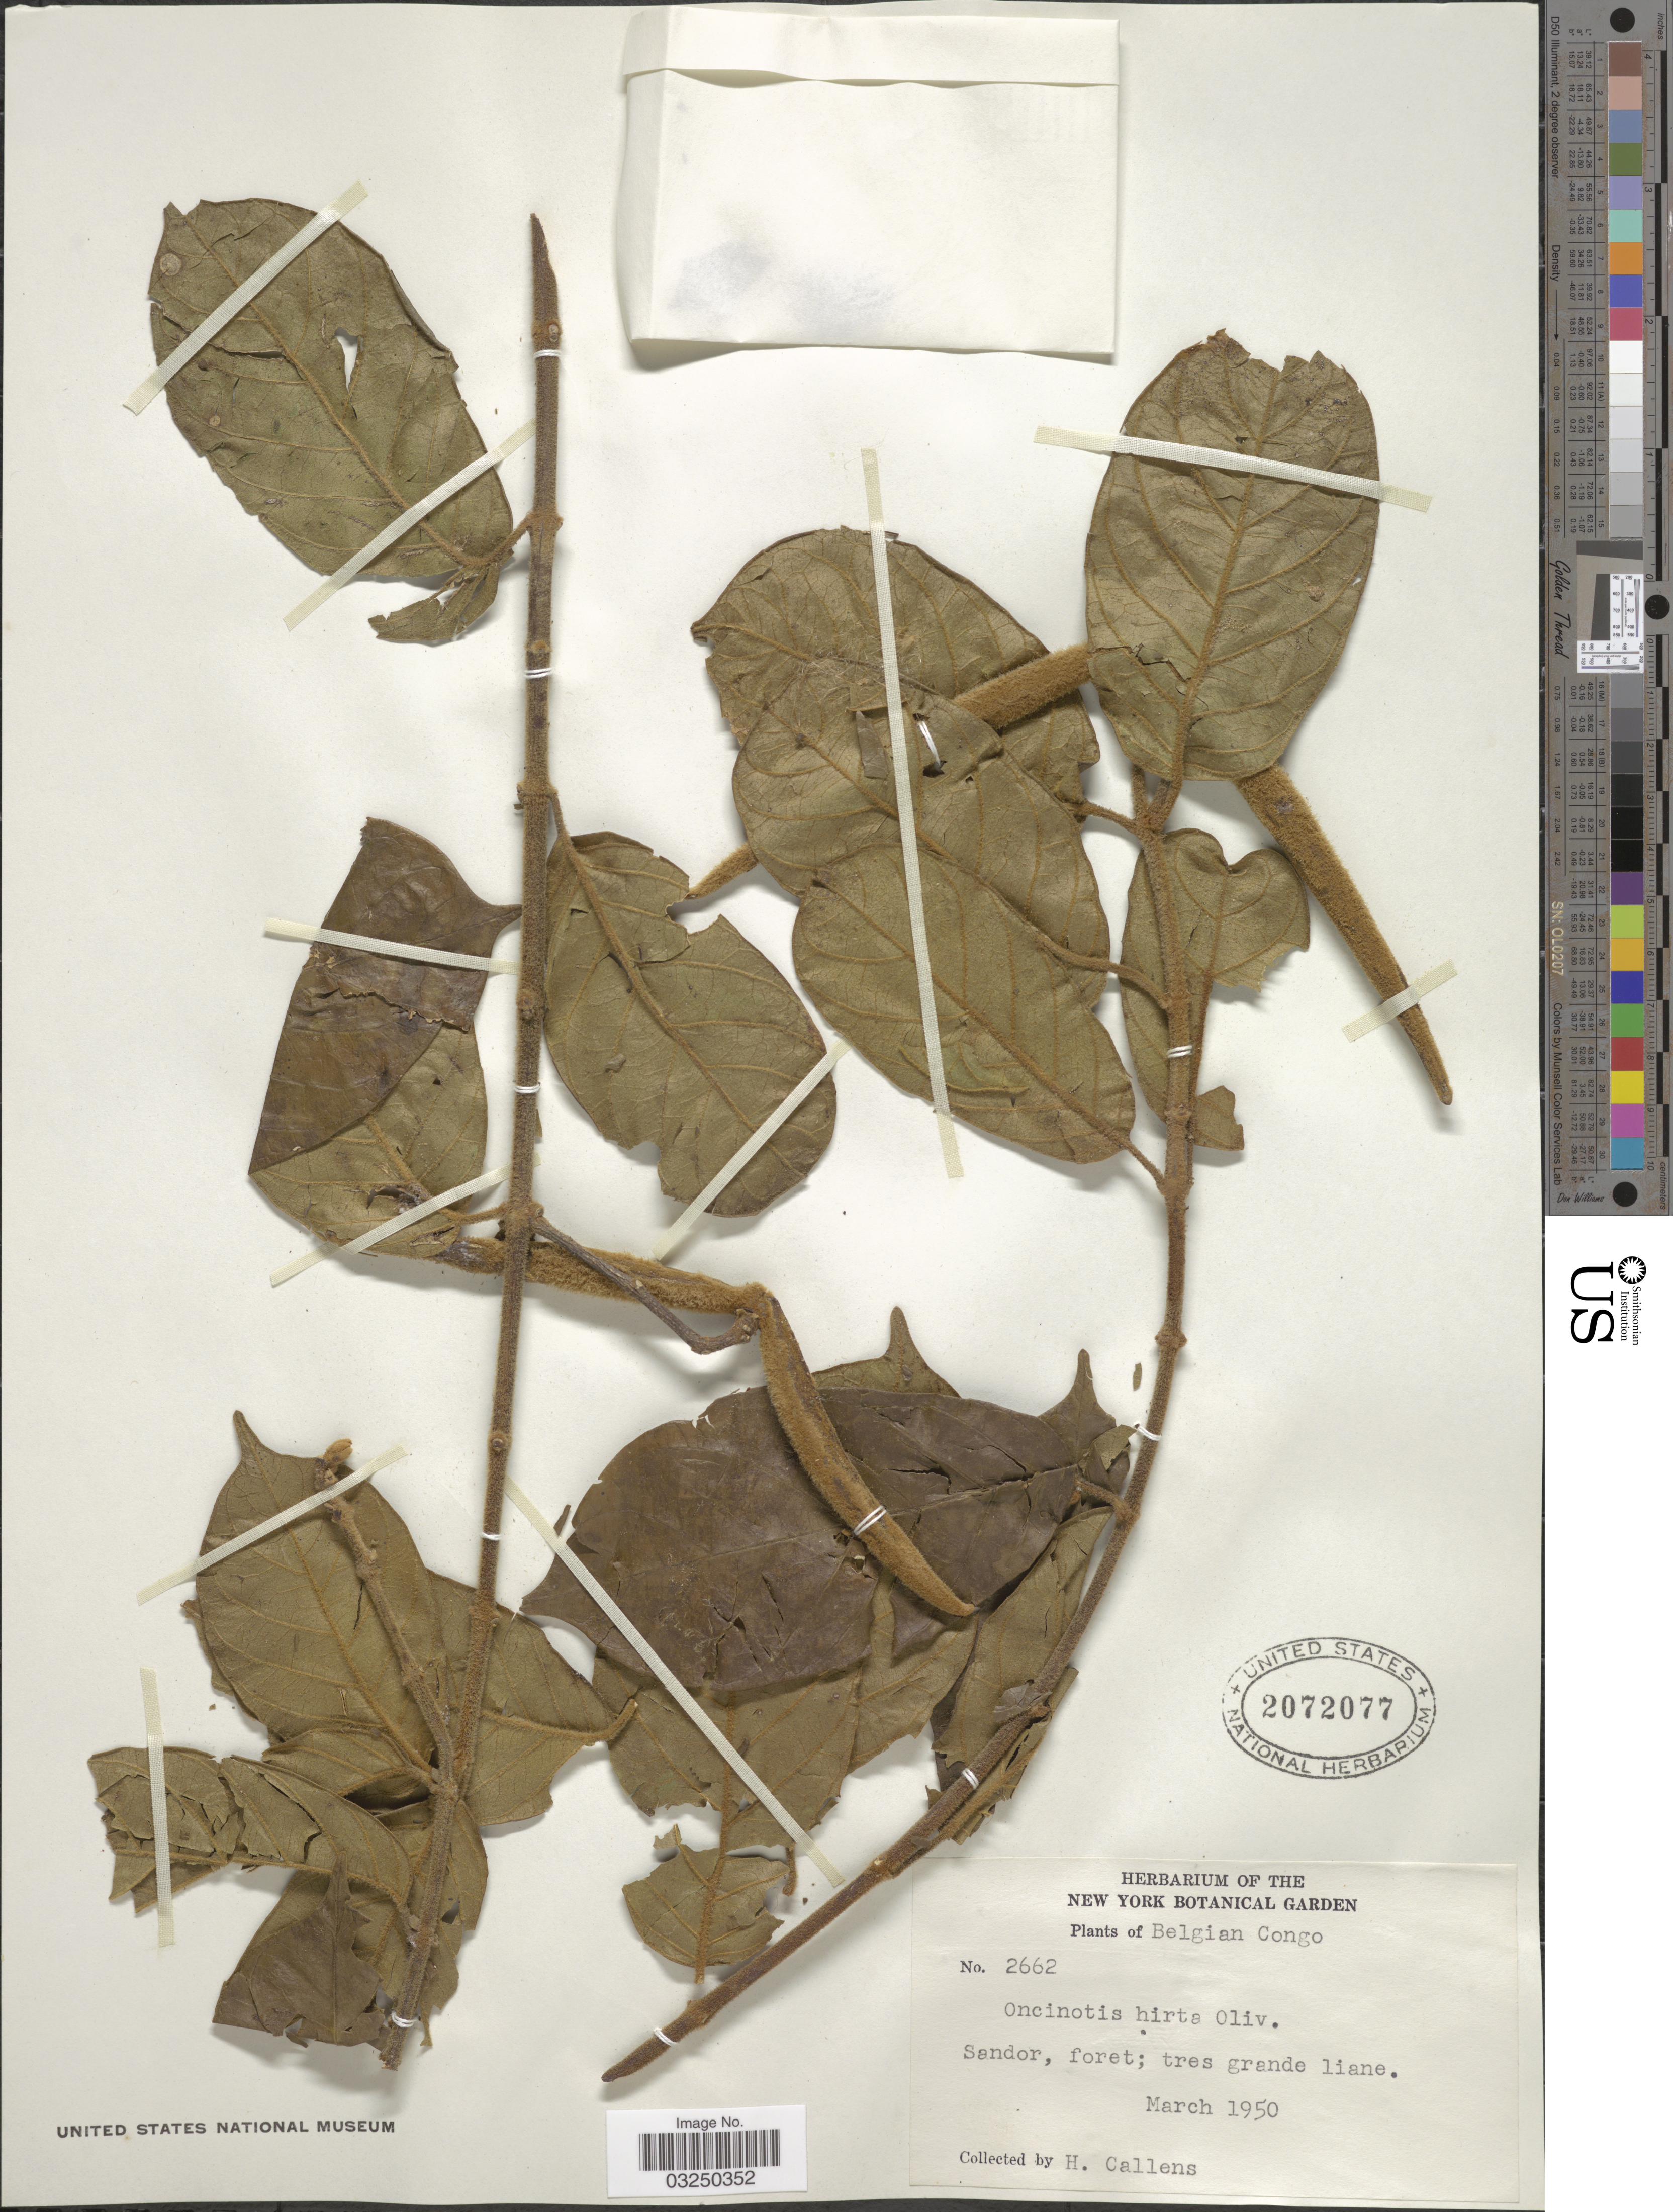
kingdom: Plantae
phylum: Tracheophyta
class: Magnoliopsida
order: Gentianales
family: Apocynaceae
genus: Oncinotis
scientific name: Oncinotis hirta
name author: Oliv.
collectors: H. Callens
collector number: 2662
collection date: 1950-03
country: Congo, Democratic Republic of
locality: Belgian Congo, Sandor, foret.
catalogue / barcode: US 2072077